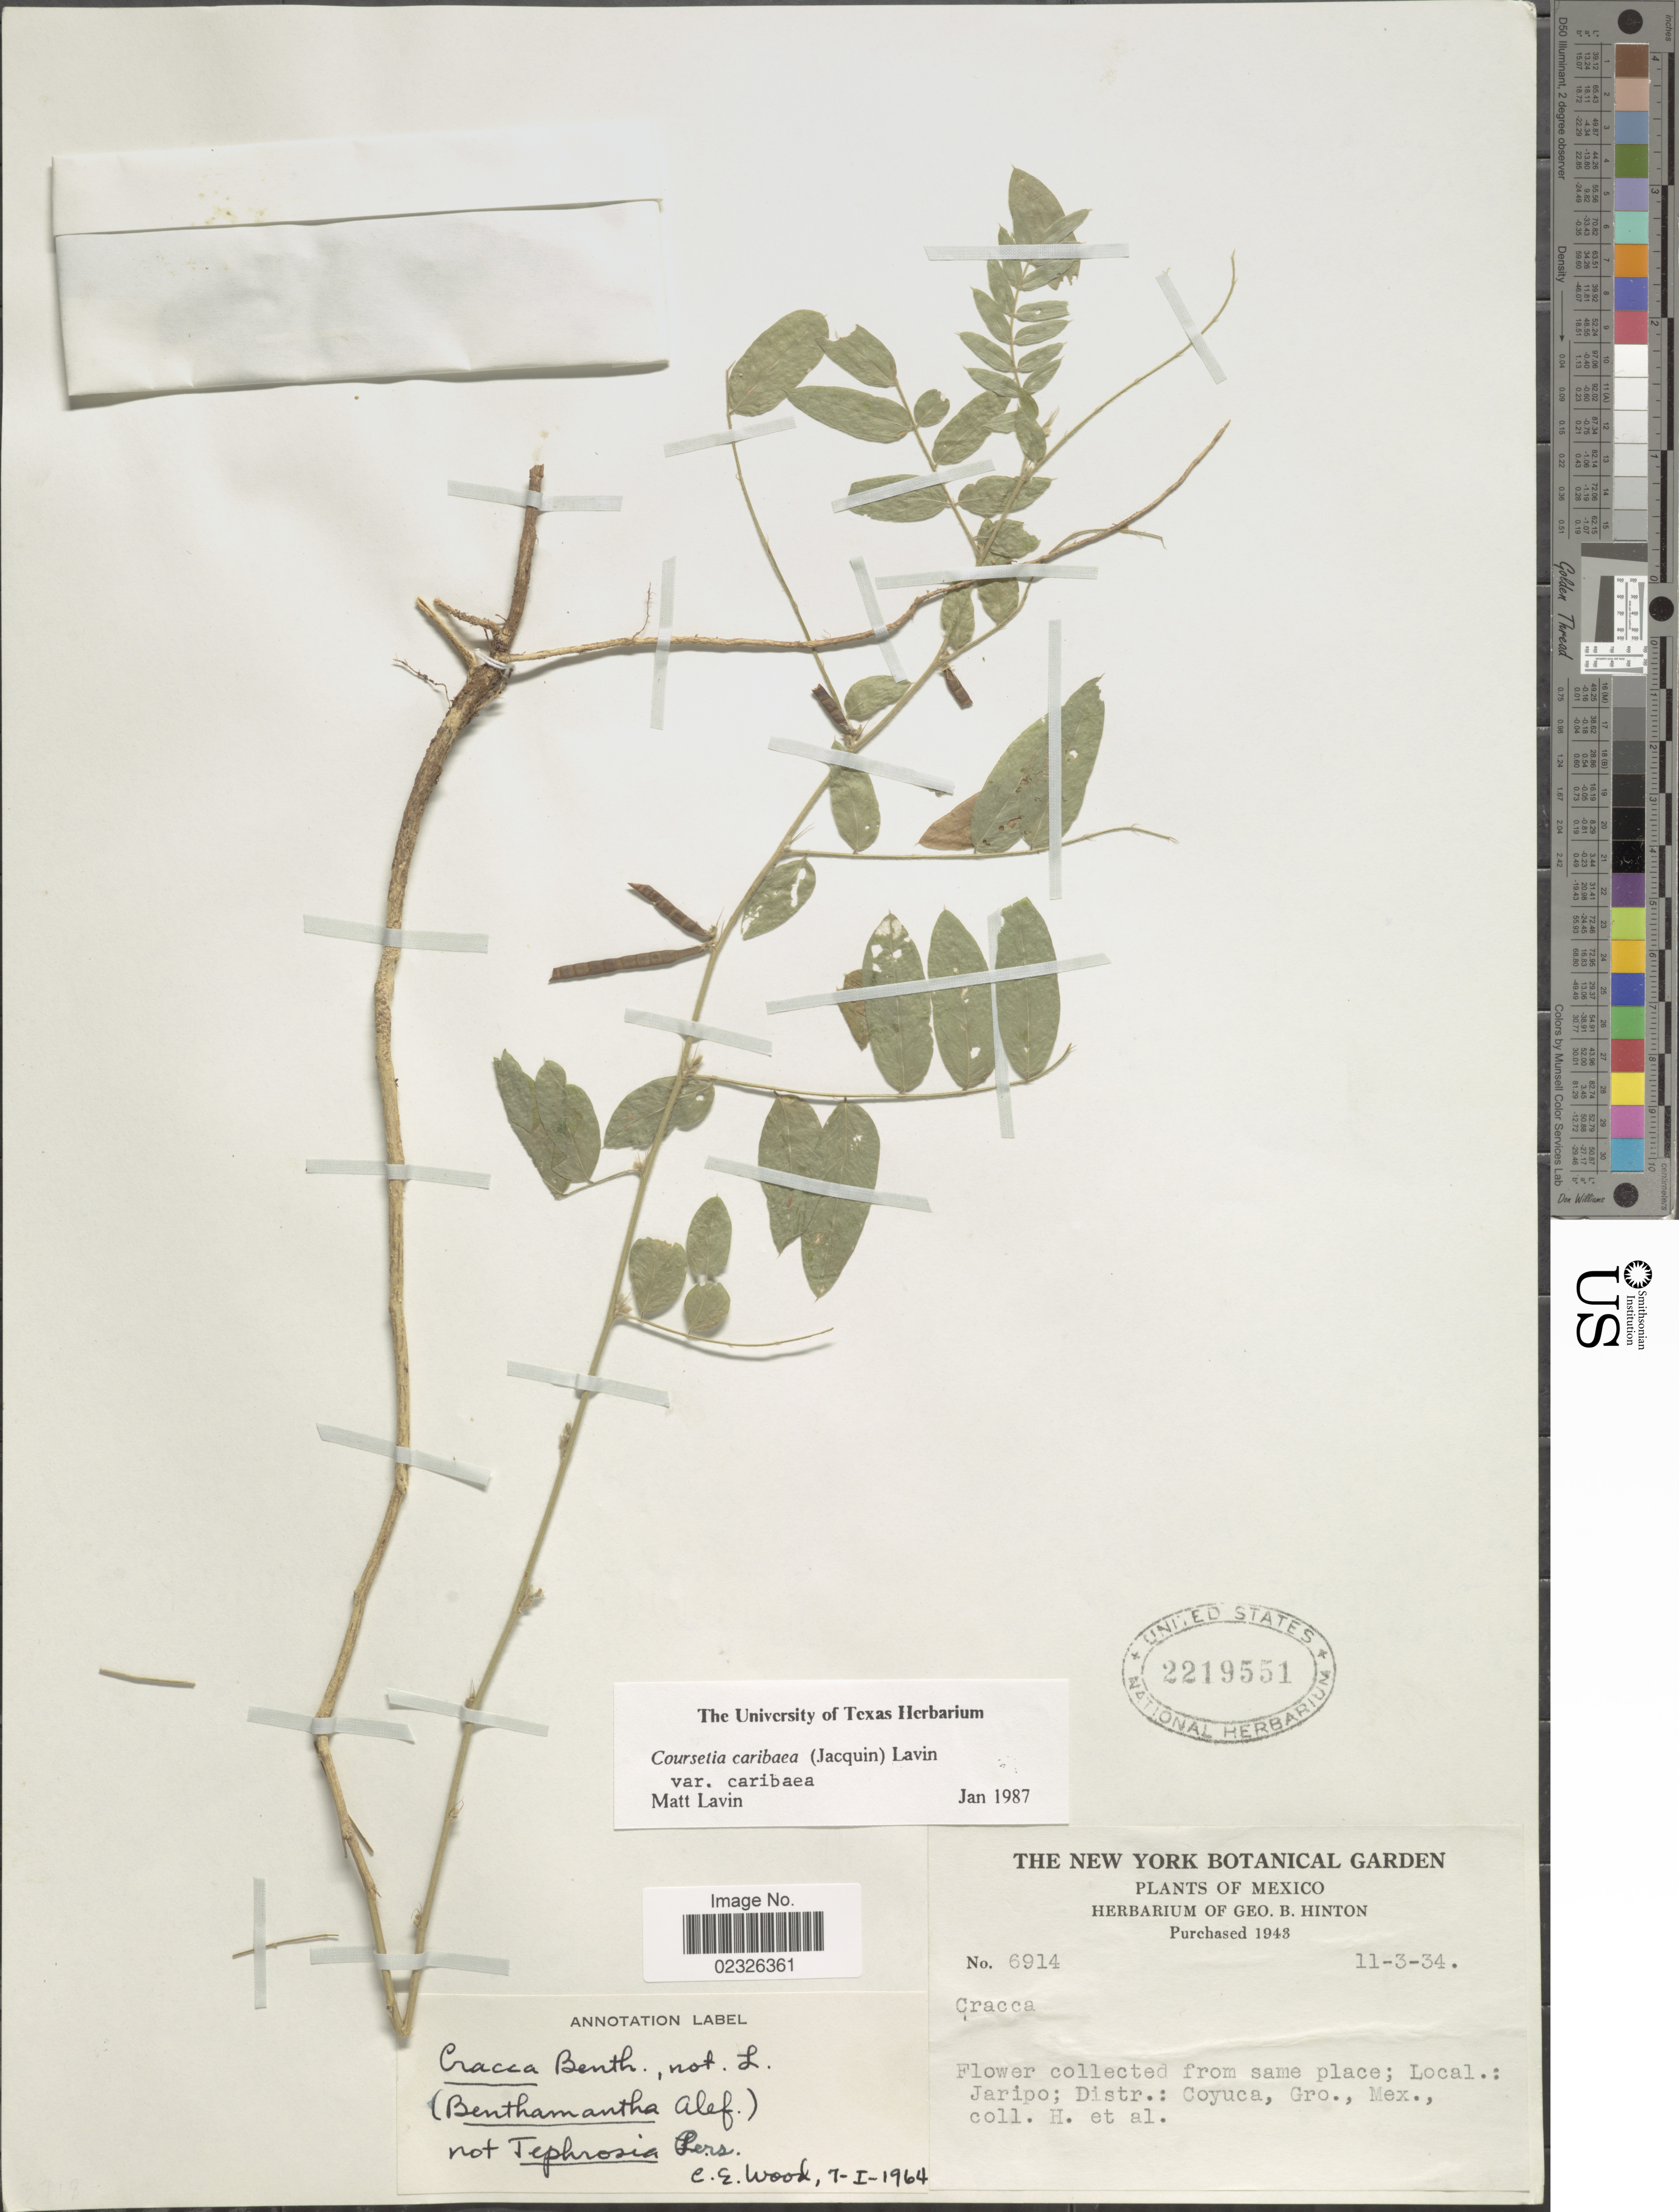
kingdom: Plantae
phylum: Tracheophyta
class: Magnoliopsida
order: Fabales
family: Fabaceae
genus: Coursetia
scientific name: Coursetia caribaea var. caribaea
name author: (Jacq.) Lavin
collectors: G. B. Hinton & et al.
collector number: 6914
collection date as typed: Transcribed d/m/y: 11/3/34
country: Mexico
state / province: Guerrero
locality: Jaripo; Distr.: Coyuca, Gro., Mex.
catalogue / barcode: US 2219551